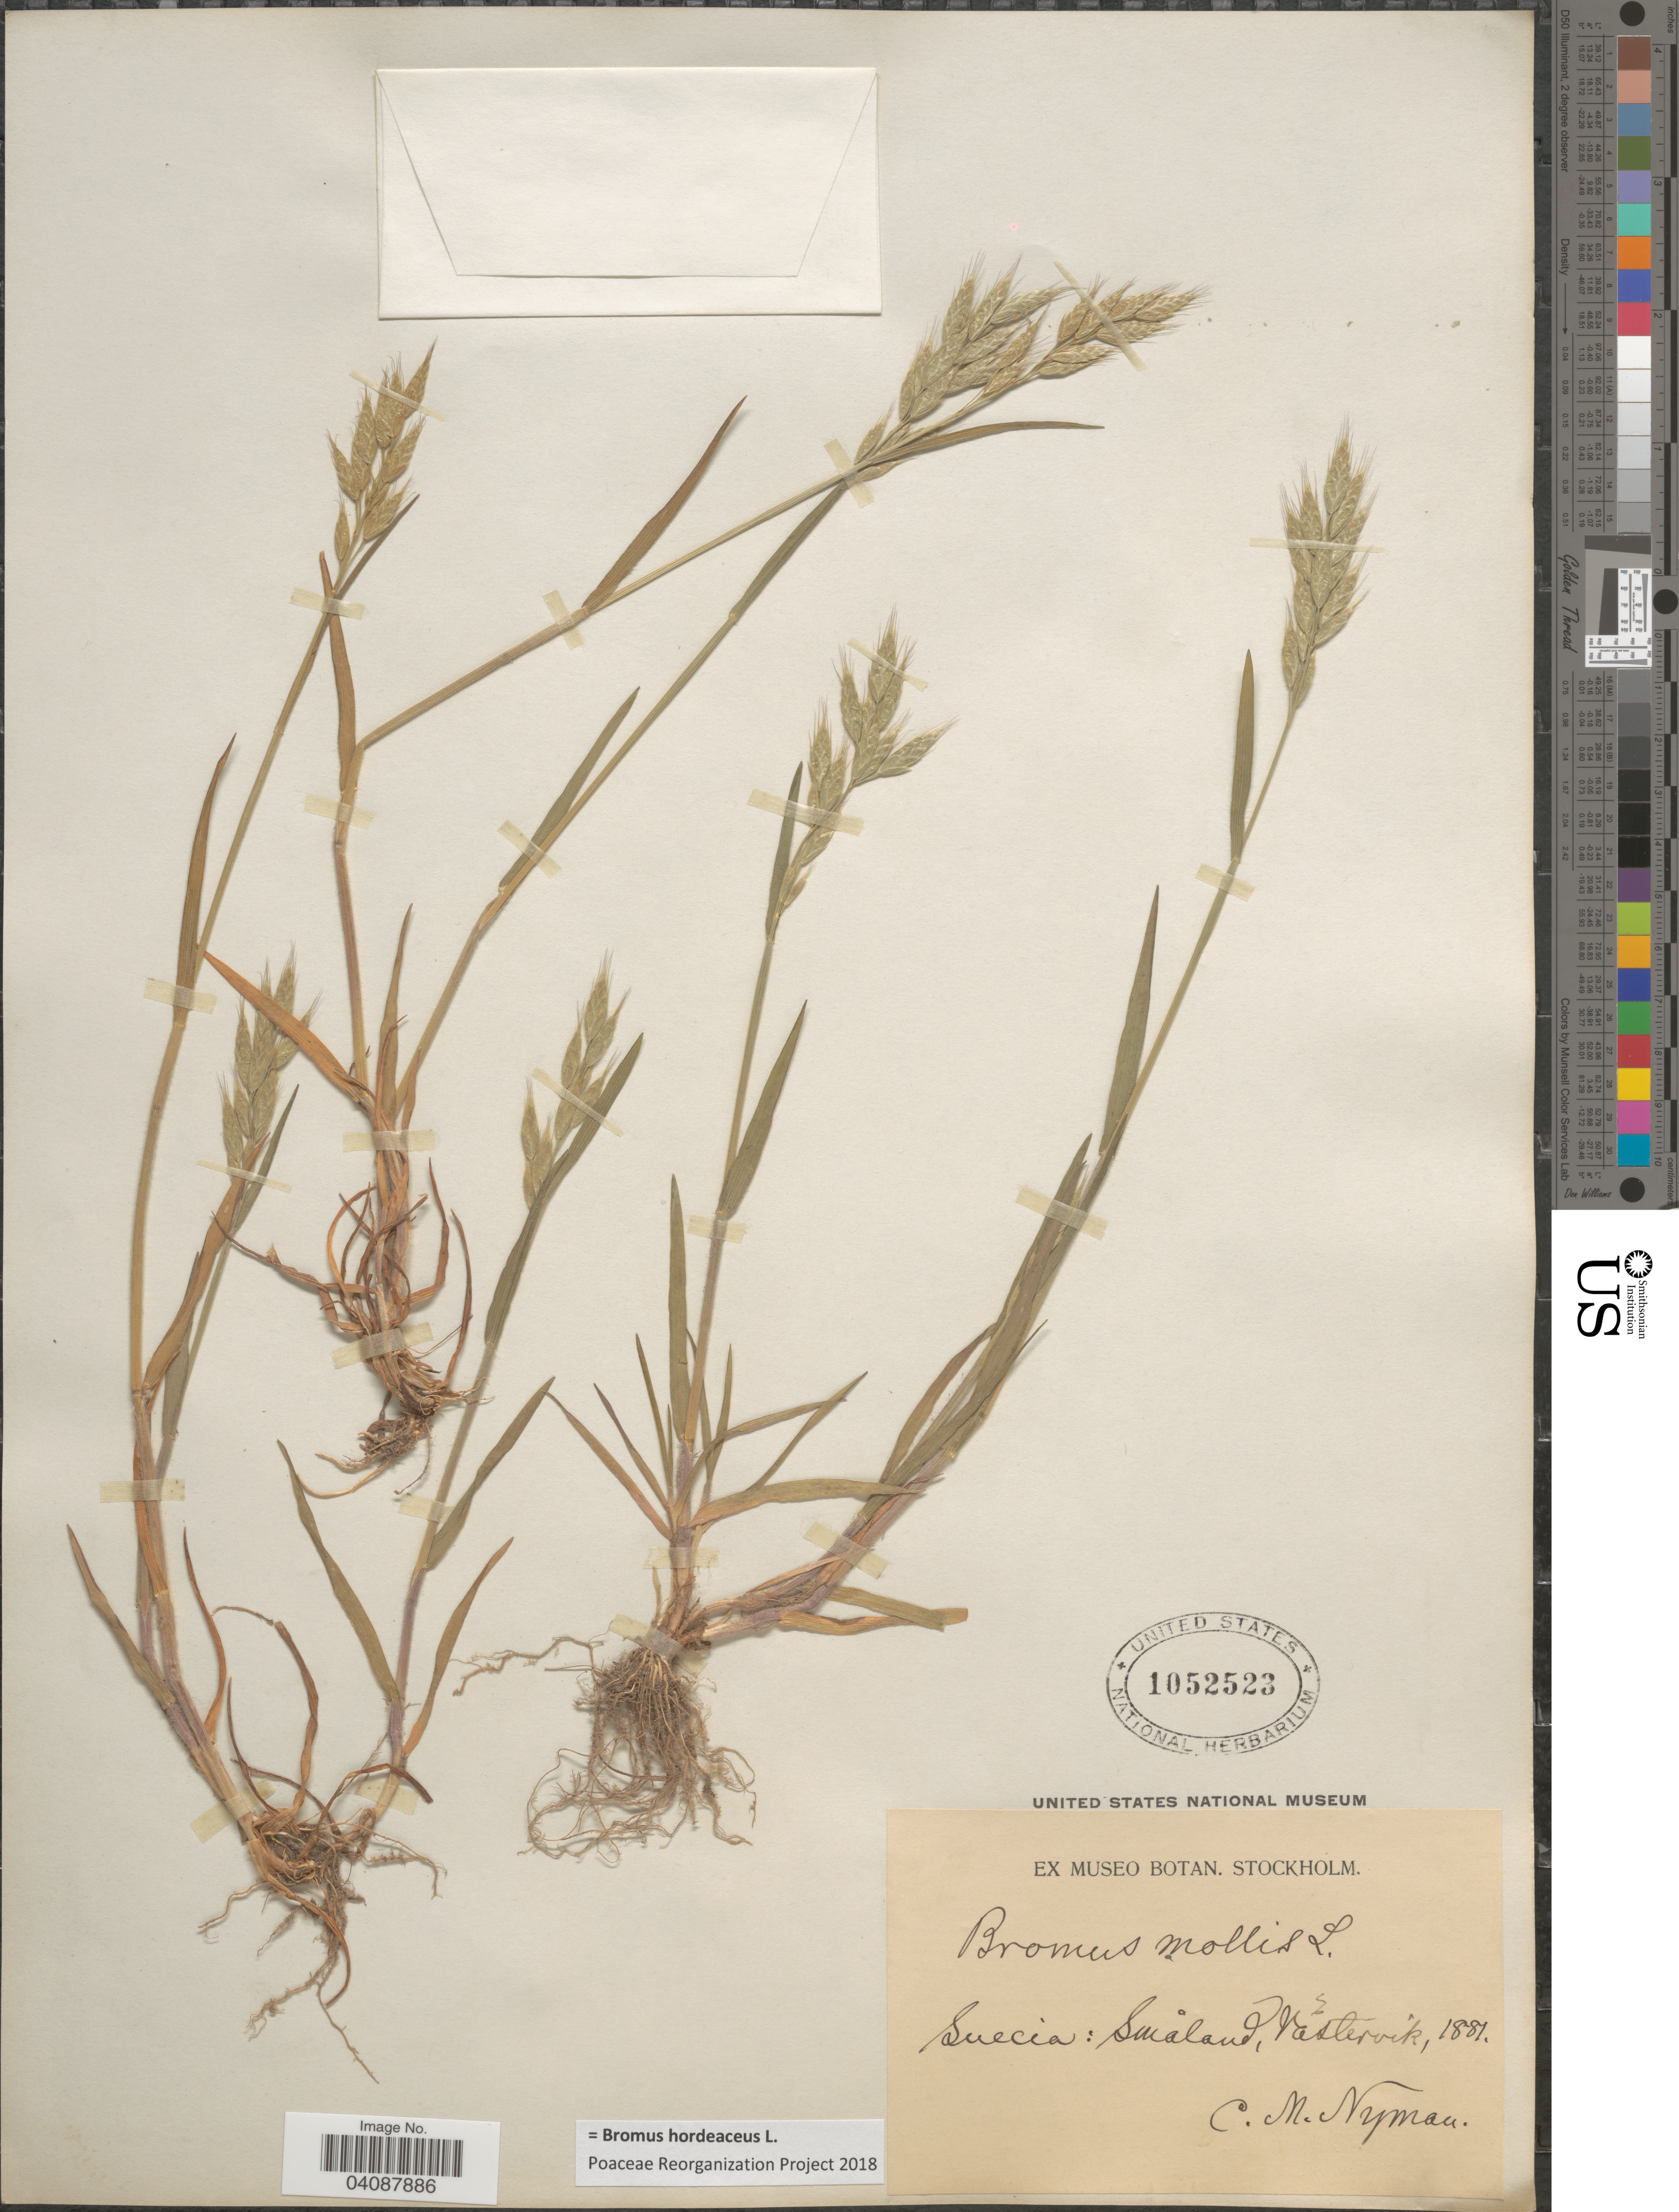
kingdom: Plantae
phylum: Tracheophyta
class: Liliopsida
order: Poales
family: Poaceae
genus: Bromus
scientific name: Bromus hordeaceus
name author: L.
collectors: C. Nyman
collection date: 1881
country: Sweden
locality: Suecia: Småland, Vãstervik.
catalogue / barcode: US 1052523